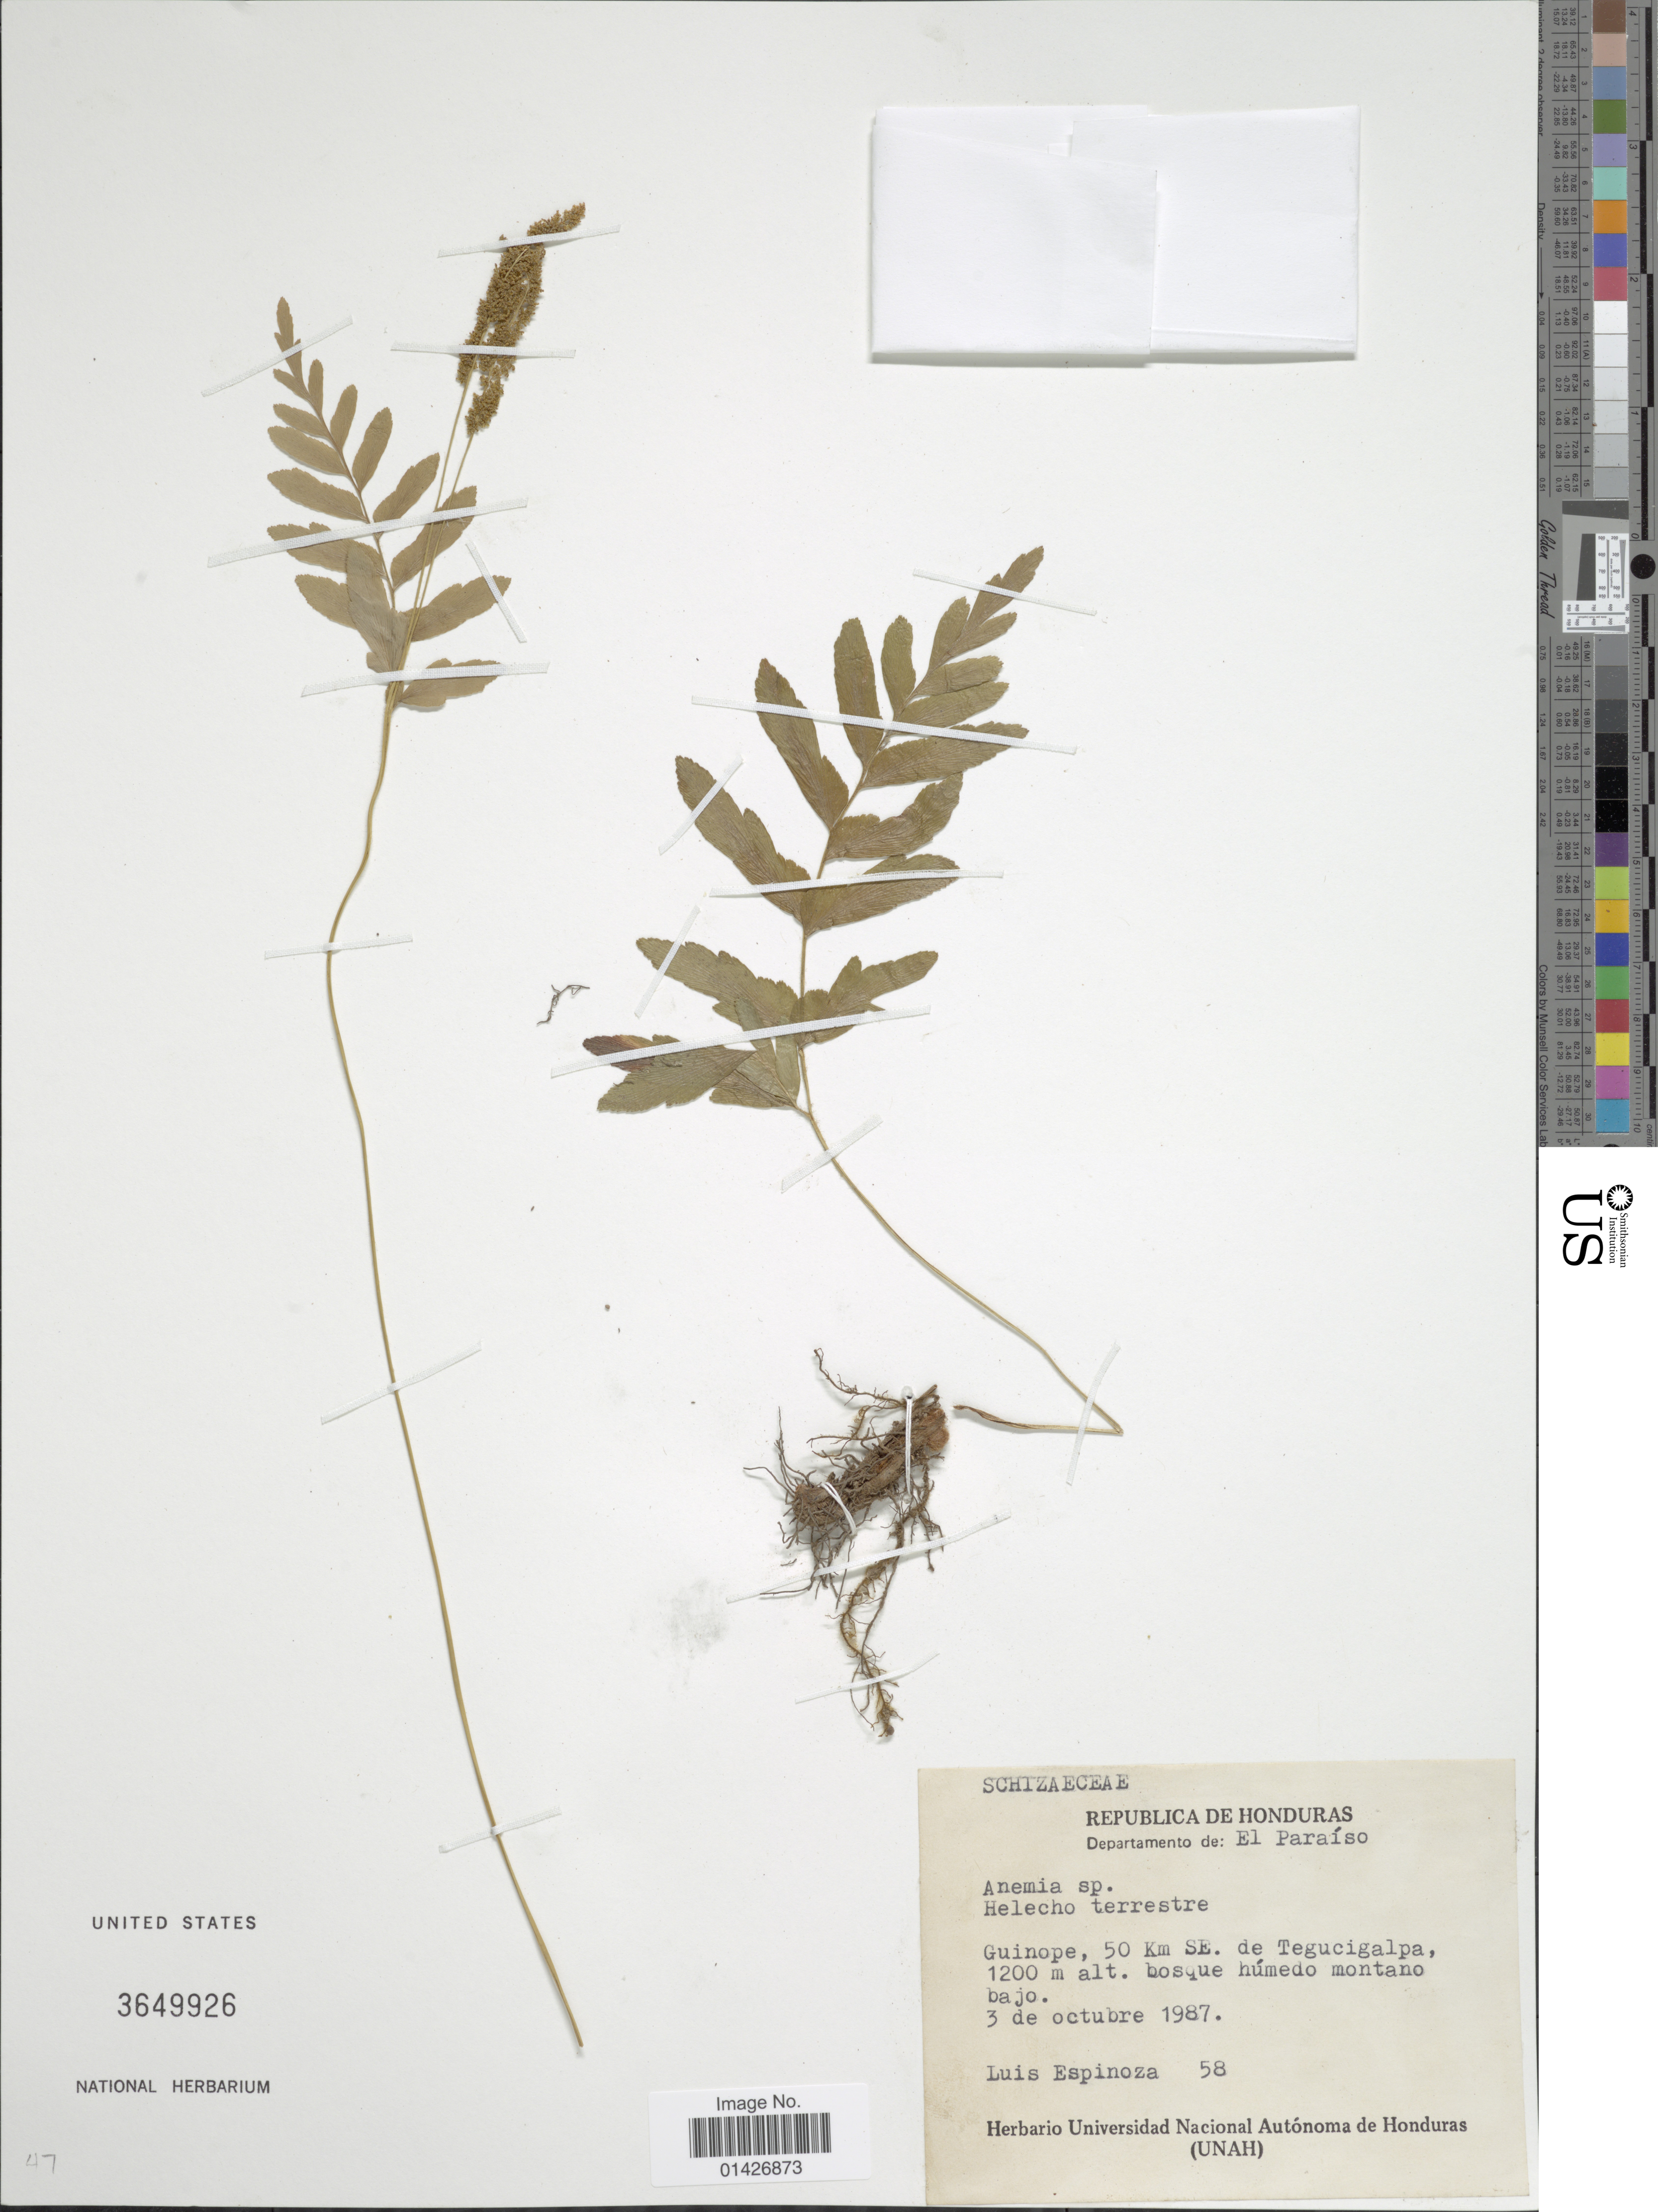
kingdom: Plantae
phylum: Tracheophyta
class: Polypodiopsida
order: Schizaeales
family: Anemiaceae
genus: Anemia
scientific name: Anemia sp.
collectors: L. Espinoza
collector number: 58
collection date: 1987-10-03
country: Honduras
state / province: El Paraíso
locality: Republica de Honduras, Departamento de: El Paraíso, Guinope, 50 Km SE de Tegucigalpa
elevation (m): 1200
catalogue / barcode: US 3649926